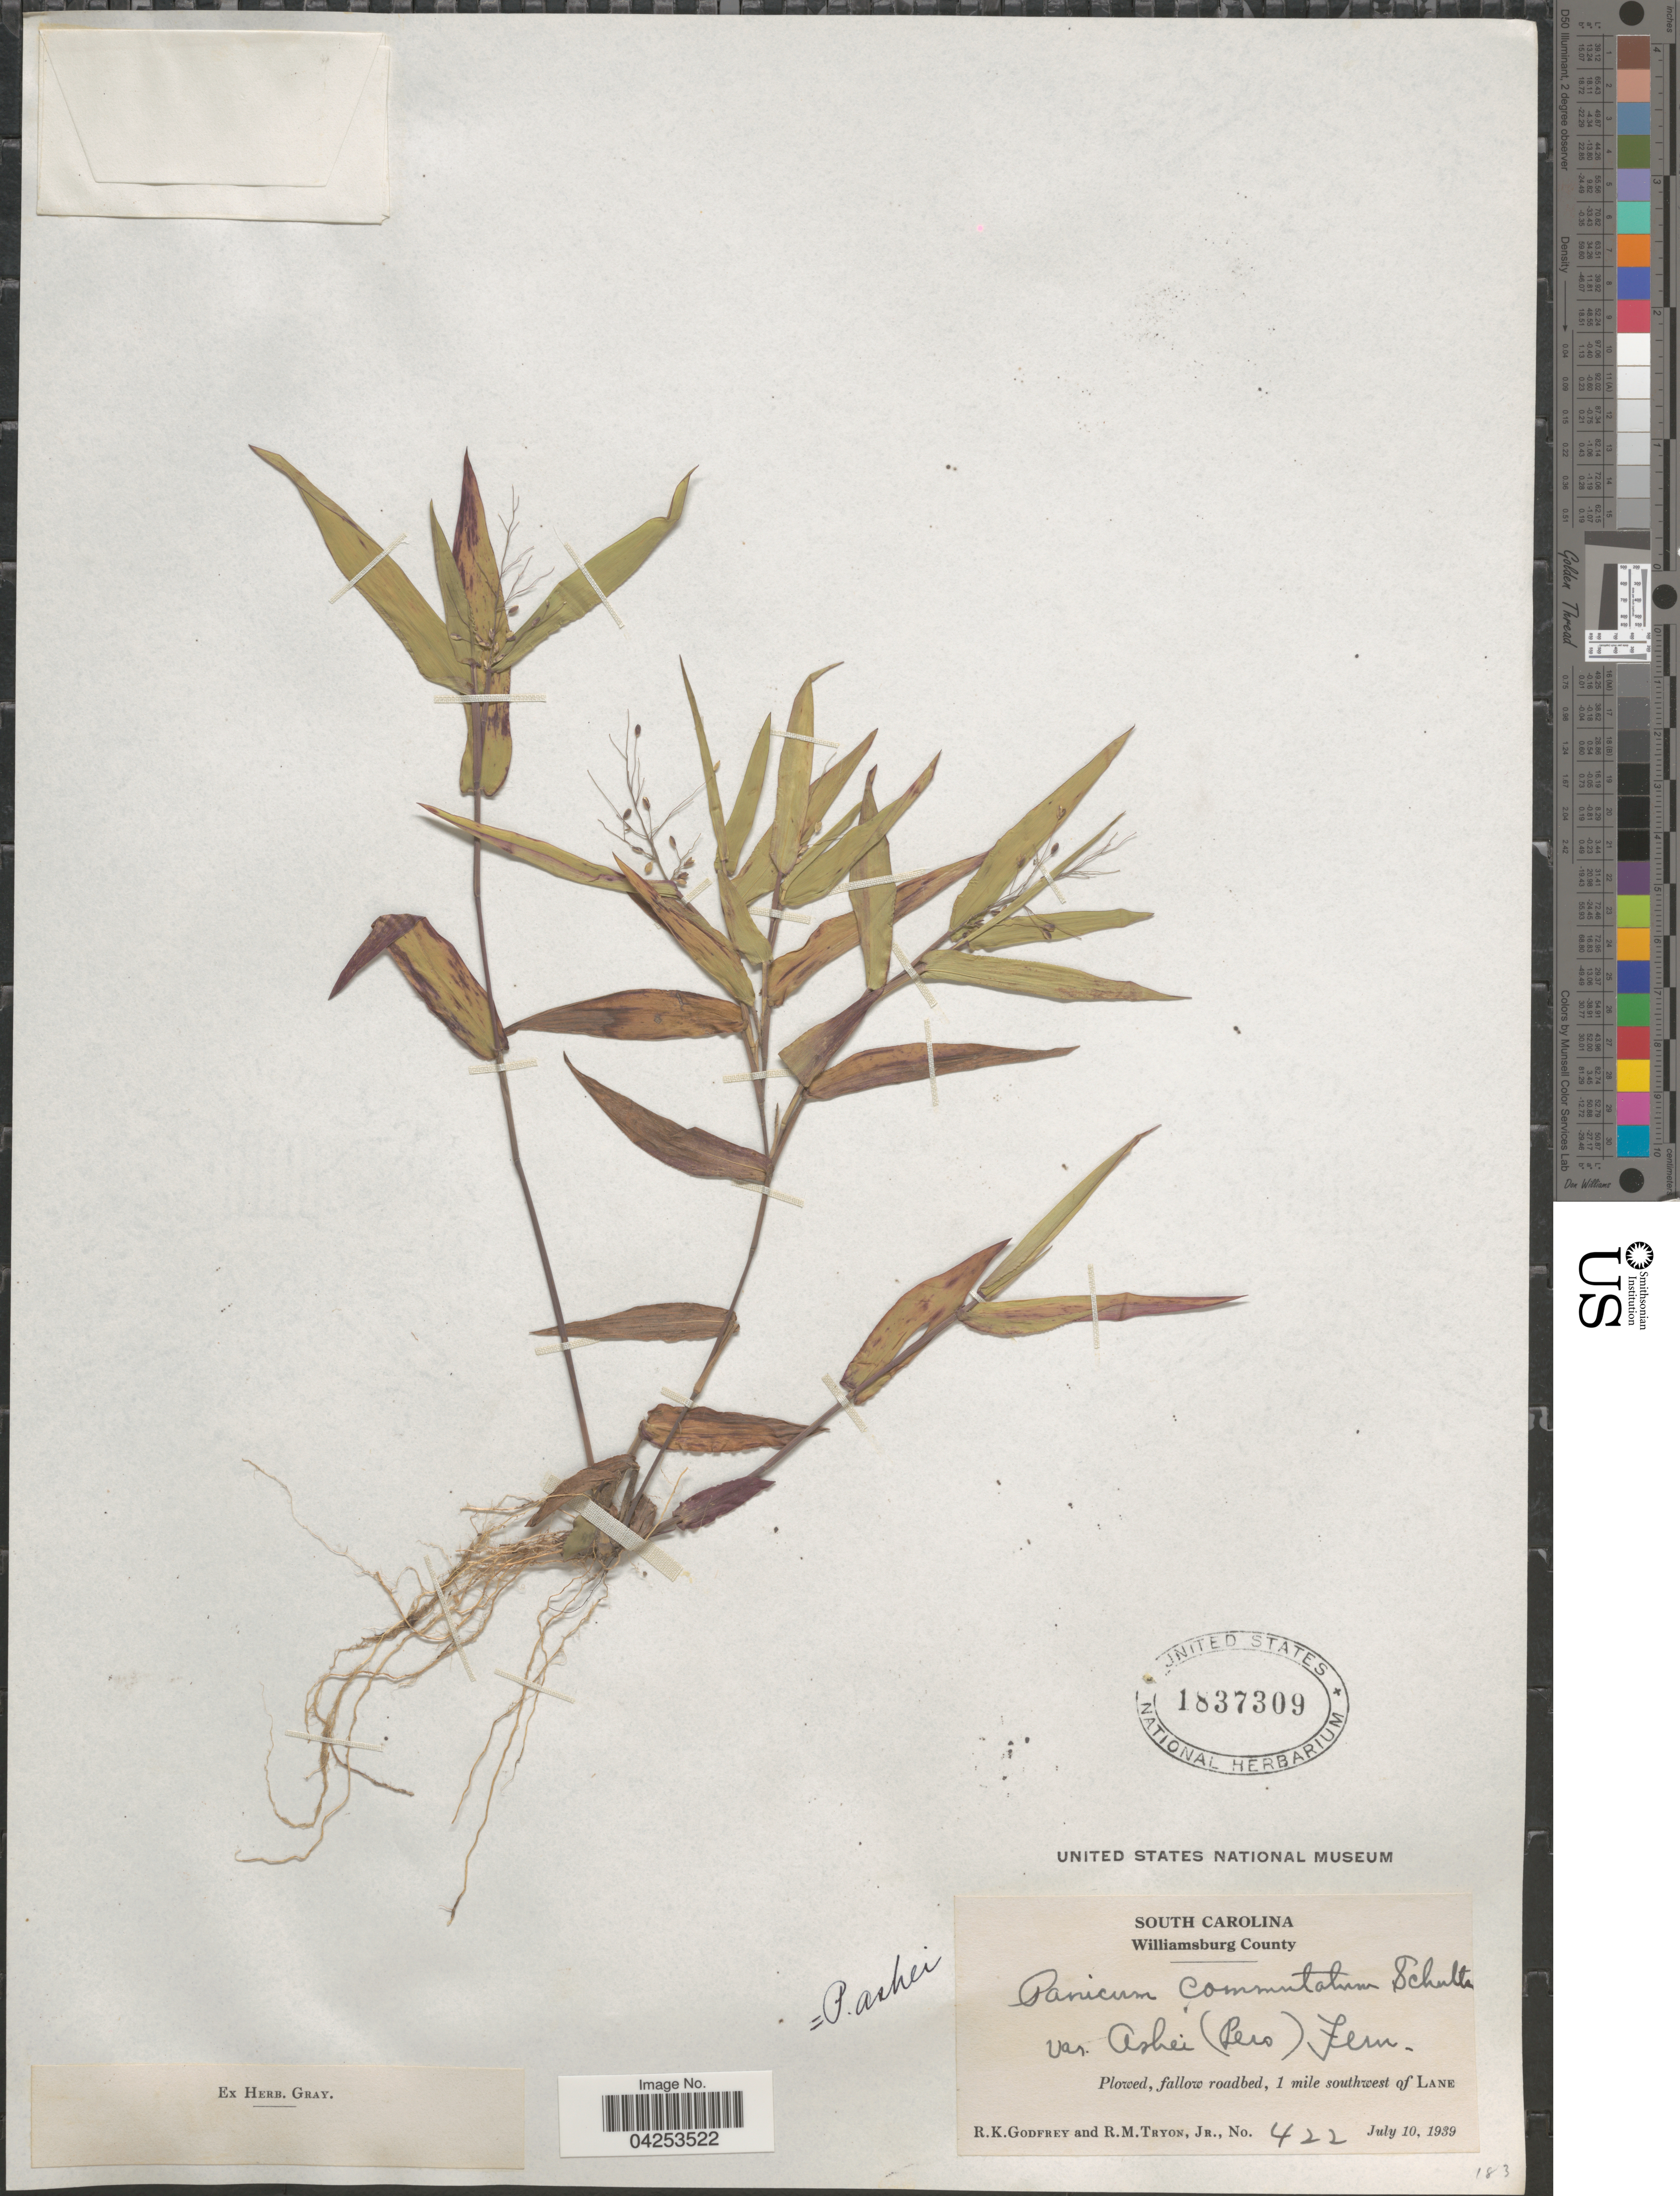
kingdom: Plantae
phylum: Tracheophyta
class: Liliopsida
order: Poales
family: Poaceae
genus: Dichanthelium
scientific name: Dichanthelium commutatum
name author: (Schult.) Gould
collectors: R. K. Godfrey & R. Tryon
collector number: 422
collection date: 1939-07-10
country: United States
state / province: South Carolina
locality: Williamsburg County. Plowed, fallow roadbed, 1 mile southwest of Lane.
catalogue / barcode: US 1837309